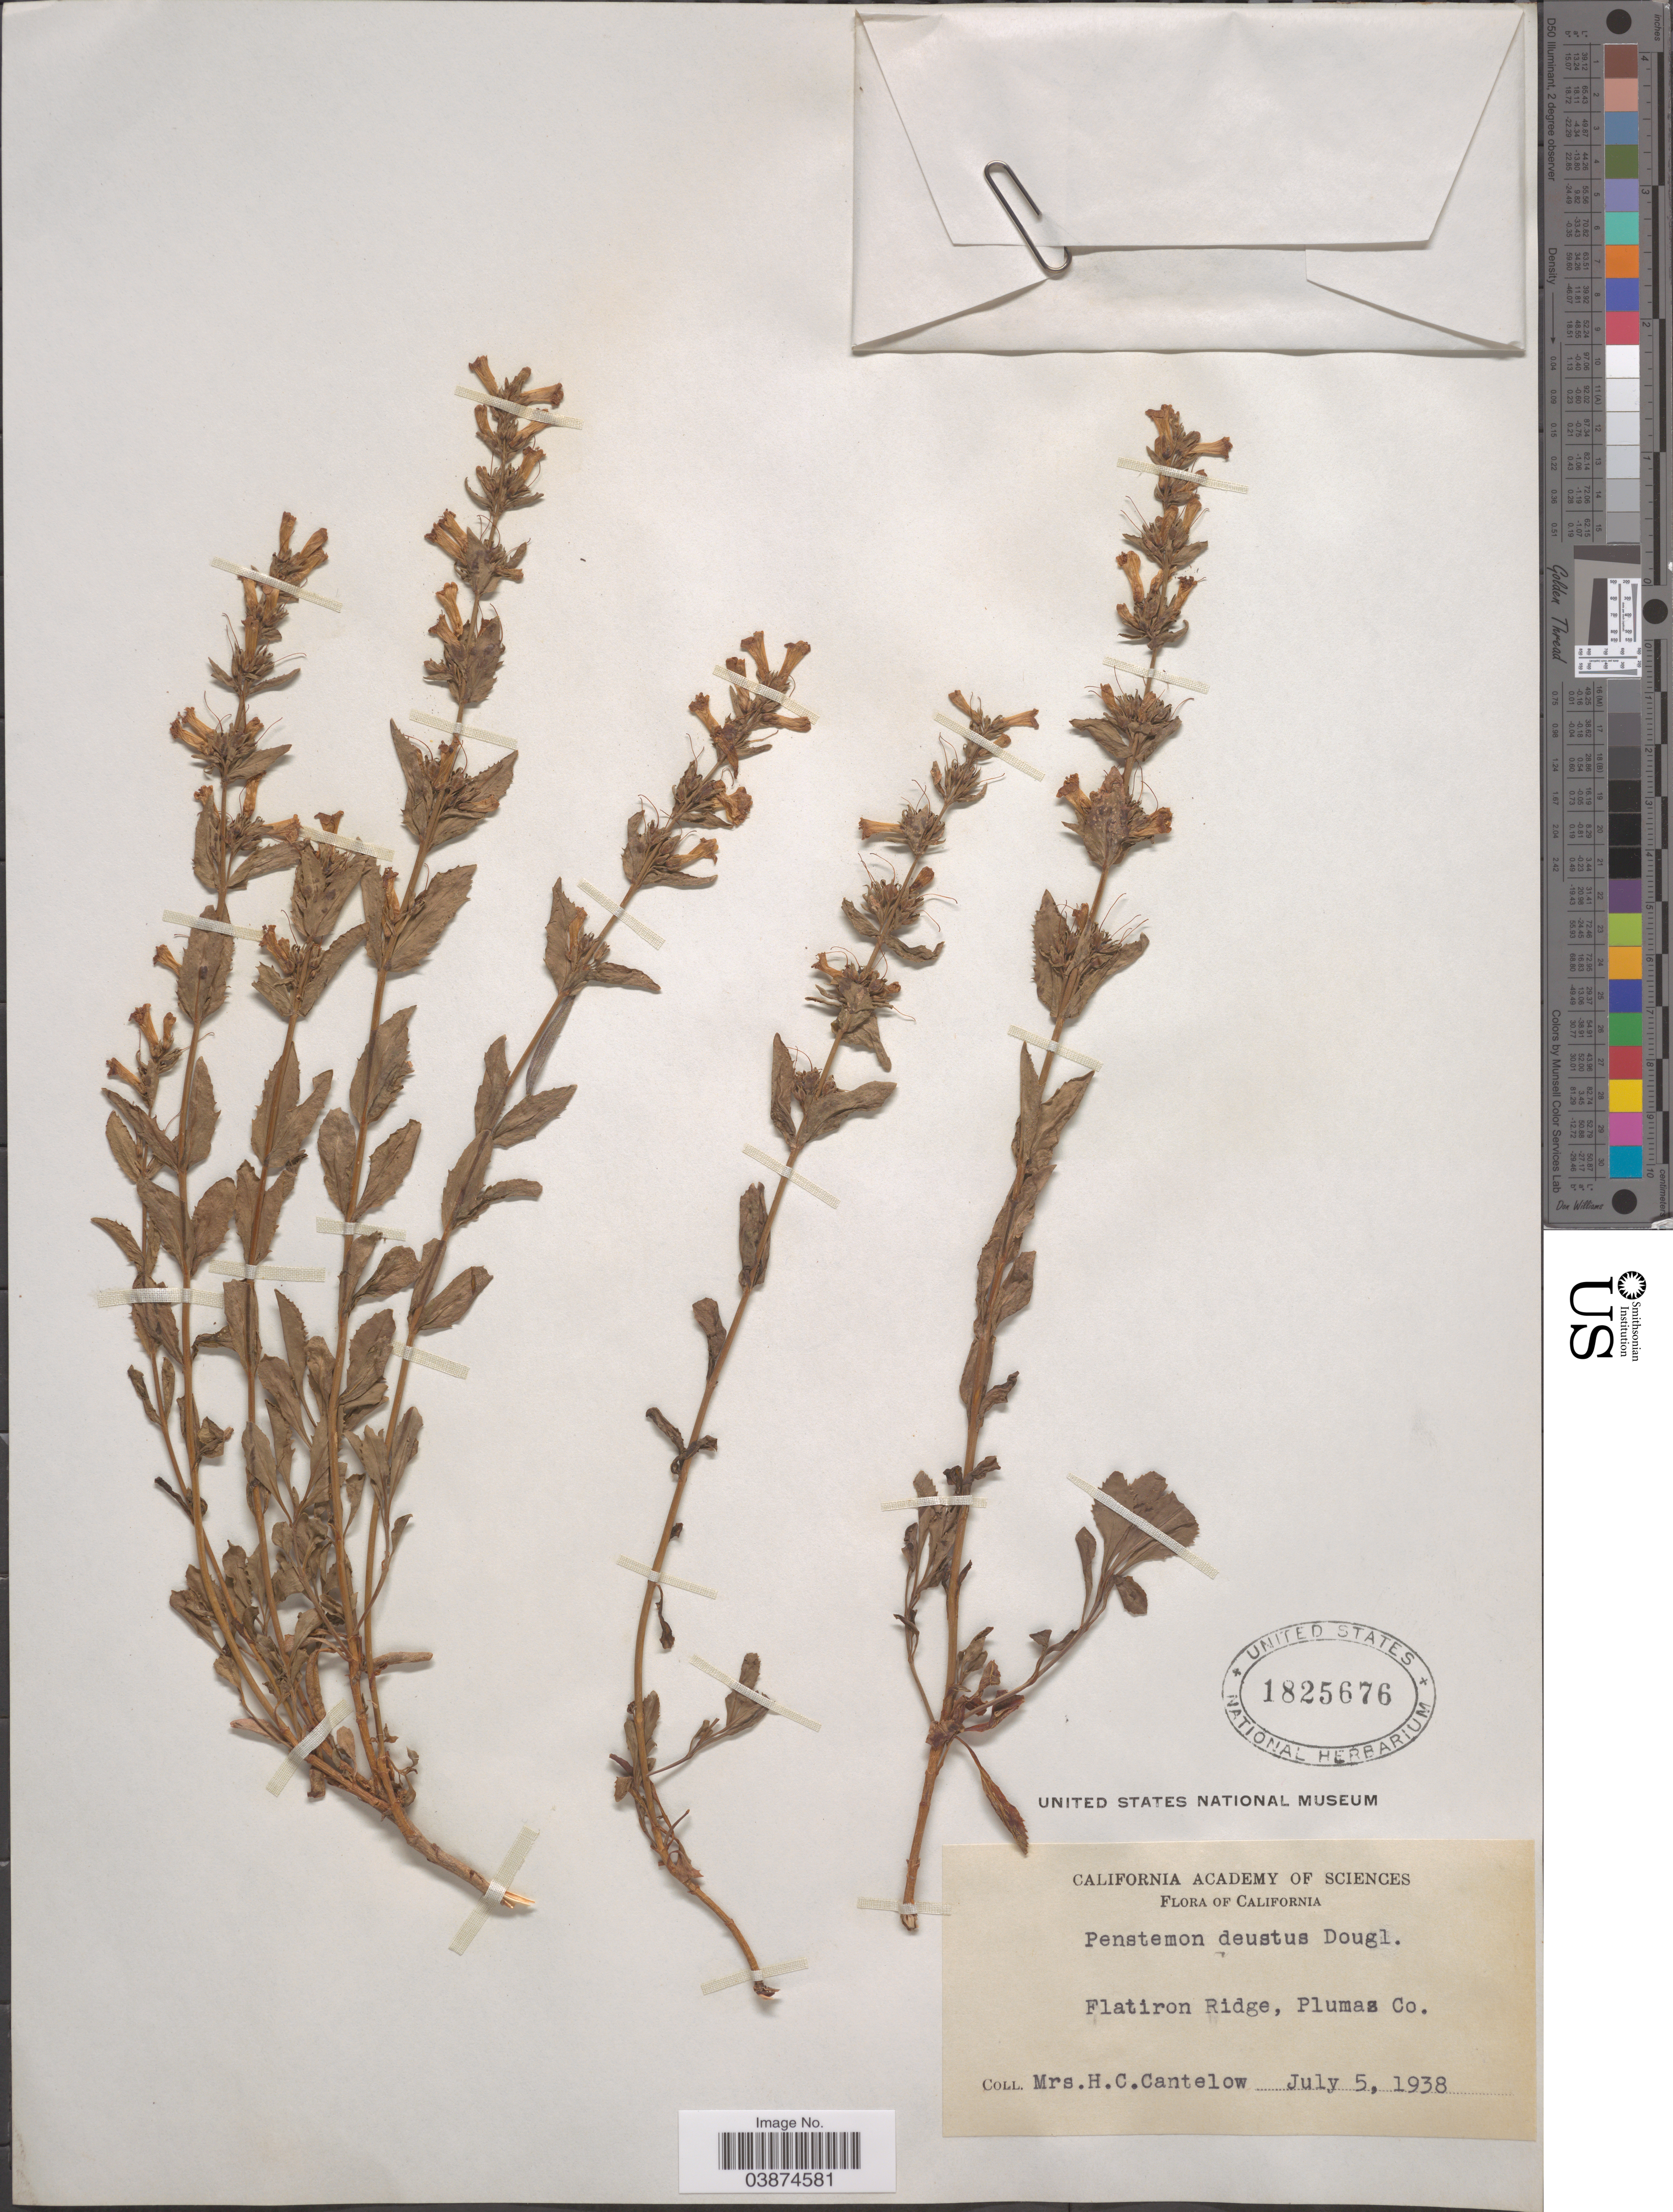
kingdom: Plantae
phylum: Tracheophyta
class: Magnoliopsida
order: Lamiales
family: Plantaginaceae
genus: Penstemon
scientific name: Penstemon deustus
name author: Douglas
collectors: H. Cantelow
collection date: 1938-07-05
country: United States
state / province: California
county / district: Plumas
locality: Flatiron Ridge, Plumas Co.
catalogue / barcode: US 1825676